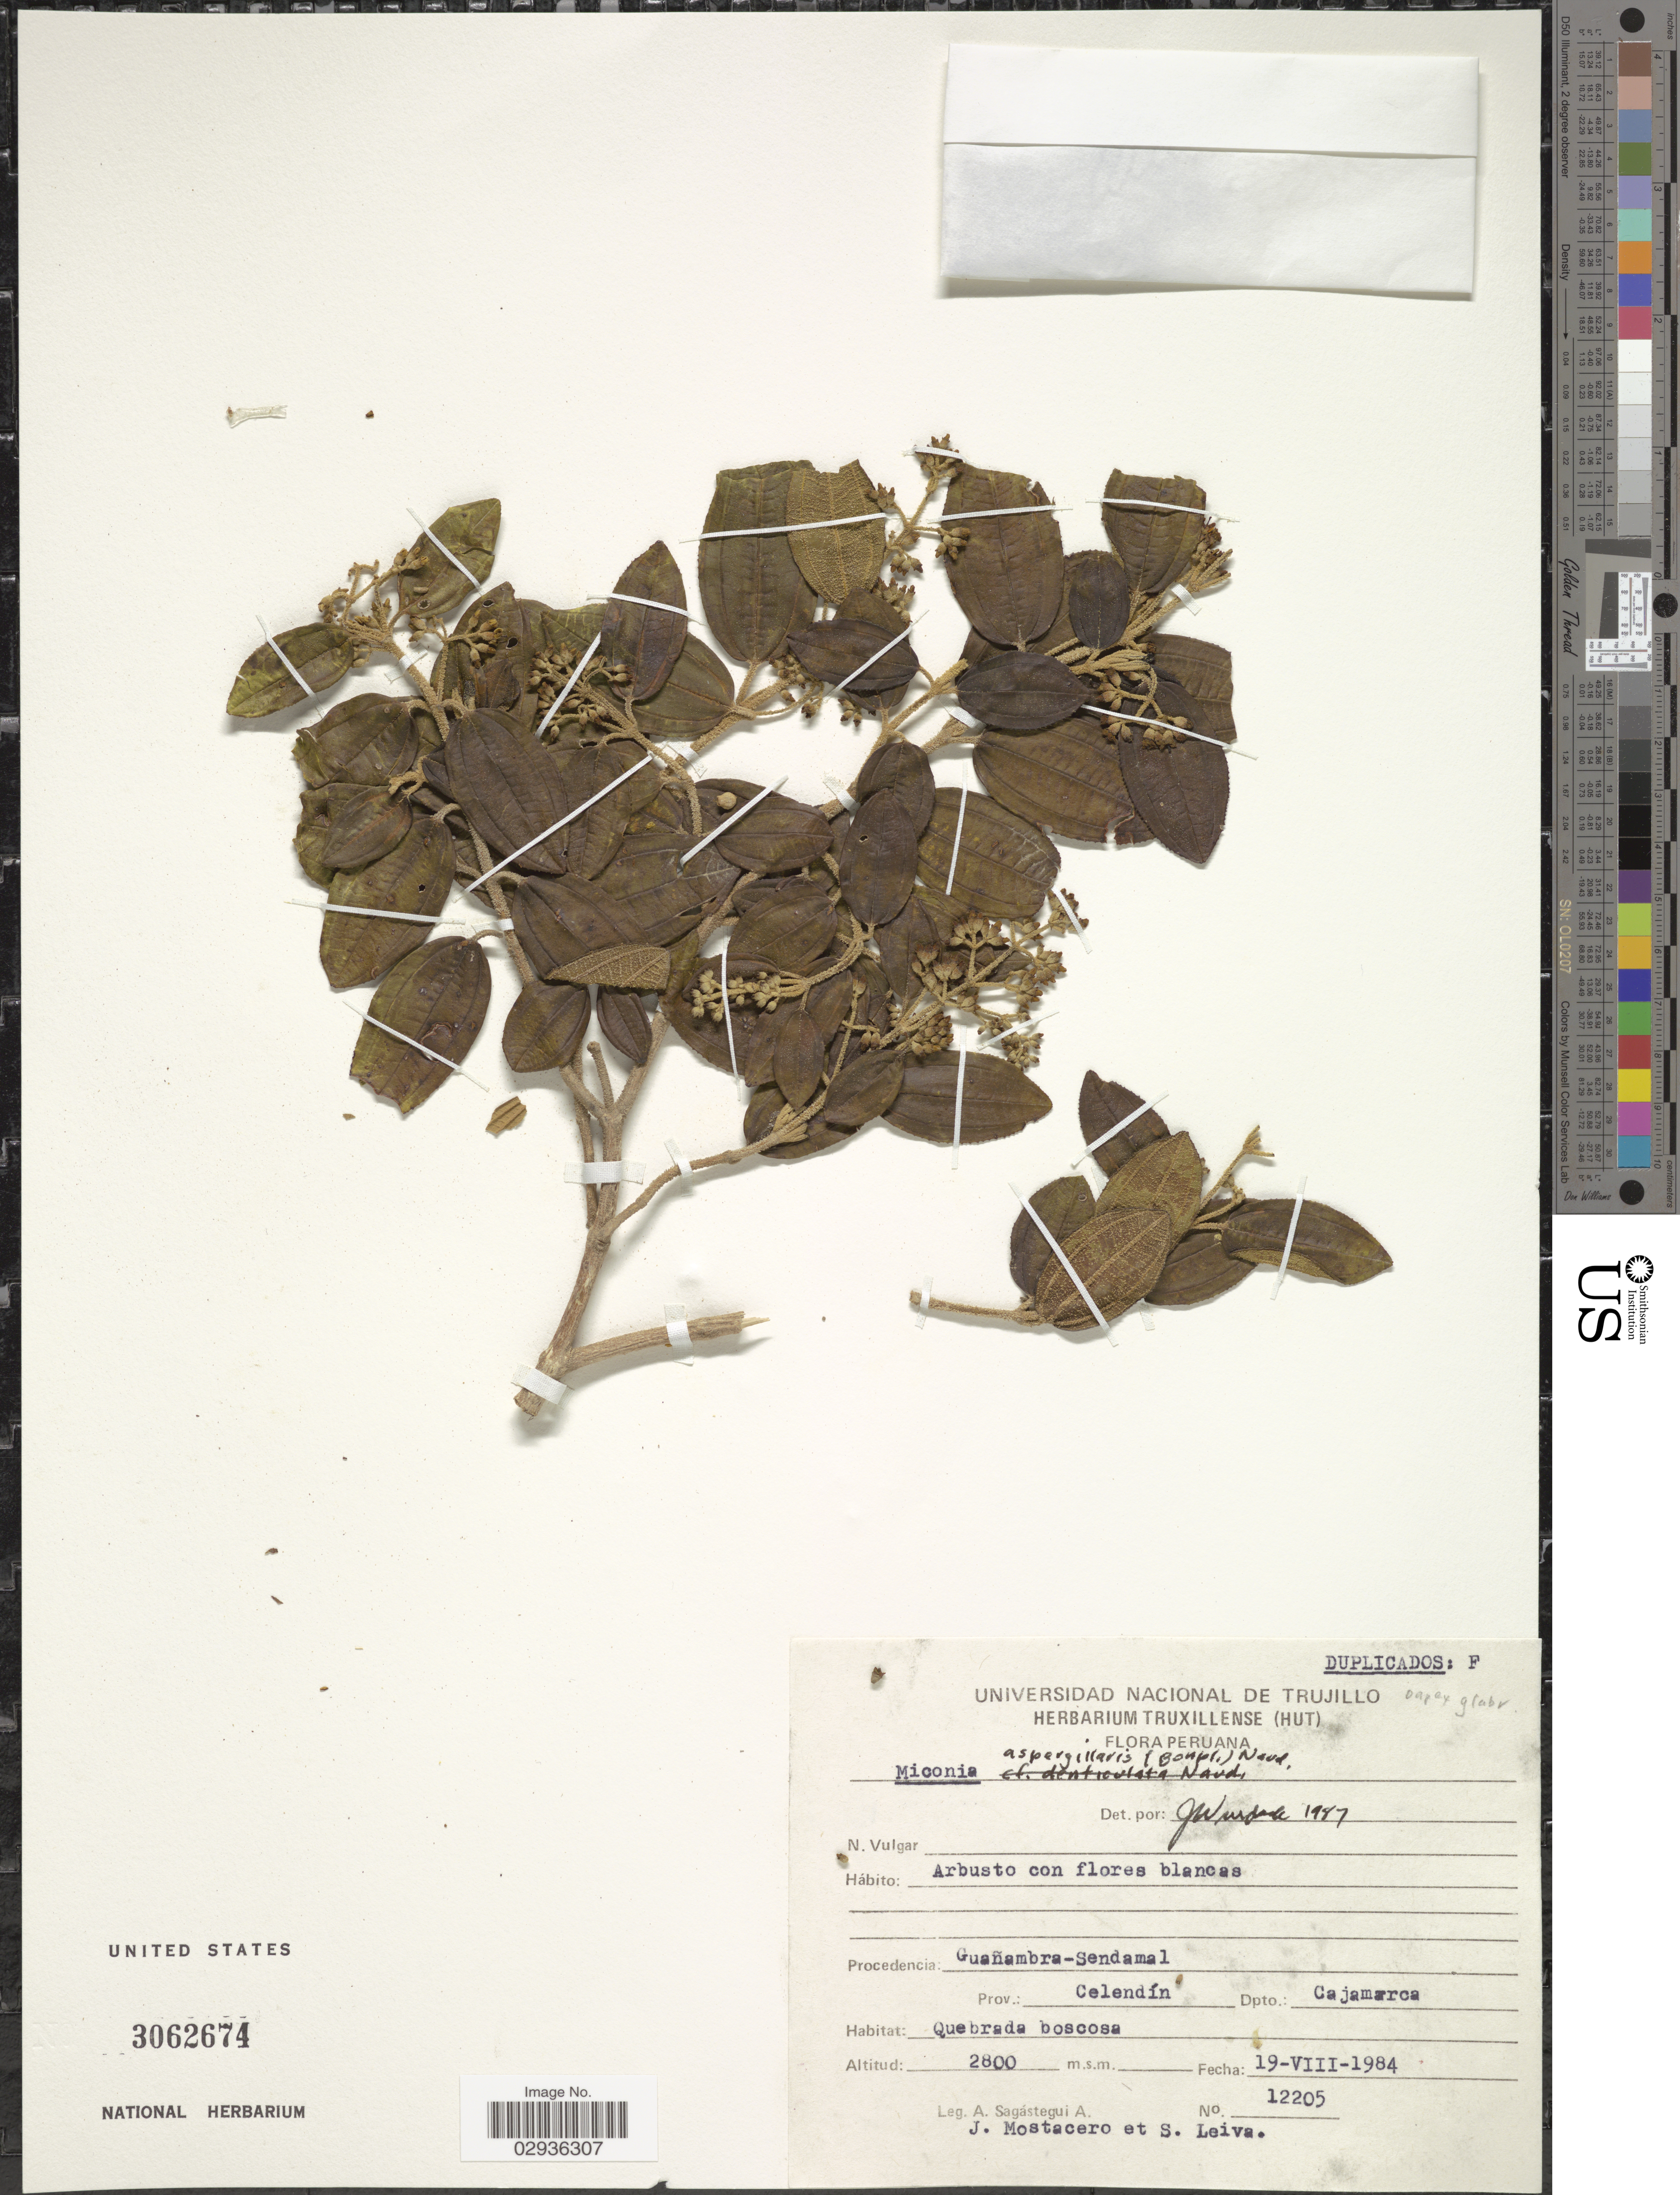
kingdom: Plantae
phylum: Tracheophyta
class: Magnoliopsida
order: Myrtales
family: Melastomataceae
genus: Miconia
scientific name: Miconia aspergillaris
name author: (Bonpl.) Naudin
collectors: A. Sagástegui A., J. Mostacero & S. Leiva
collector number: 12205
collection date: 1984-08-19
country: Peru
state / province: Cajamarca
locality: Guañambra-Sendamal. Prov.: Celendín Dpto.: Cajamarca.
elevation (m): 2800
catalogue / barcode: US 3062674